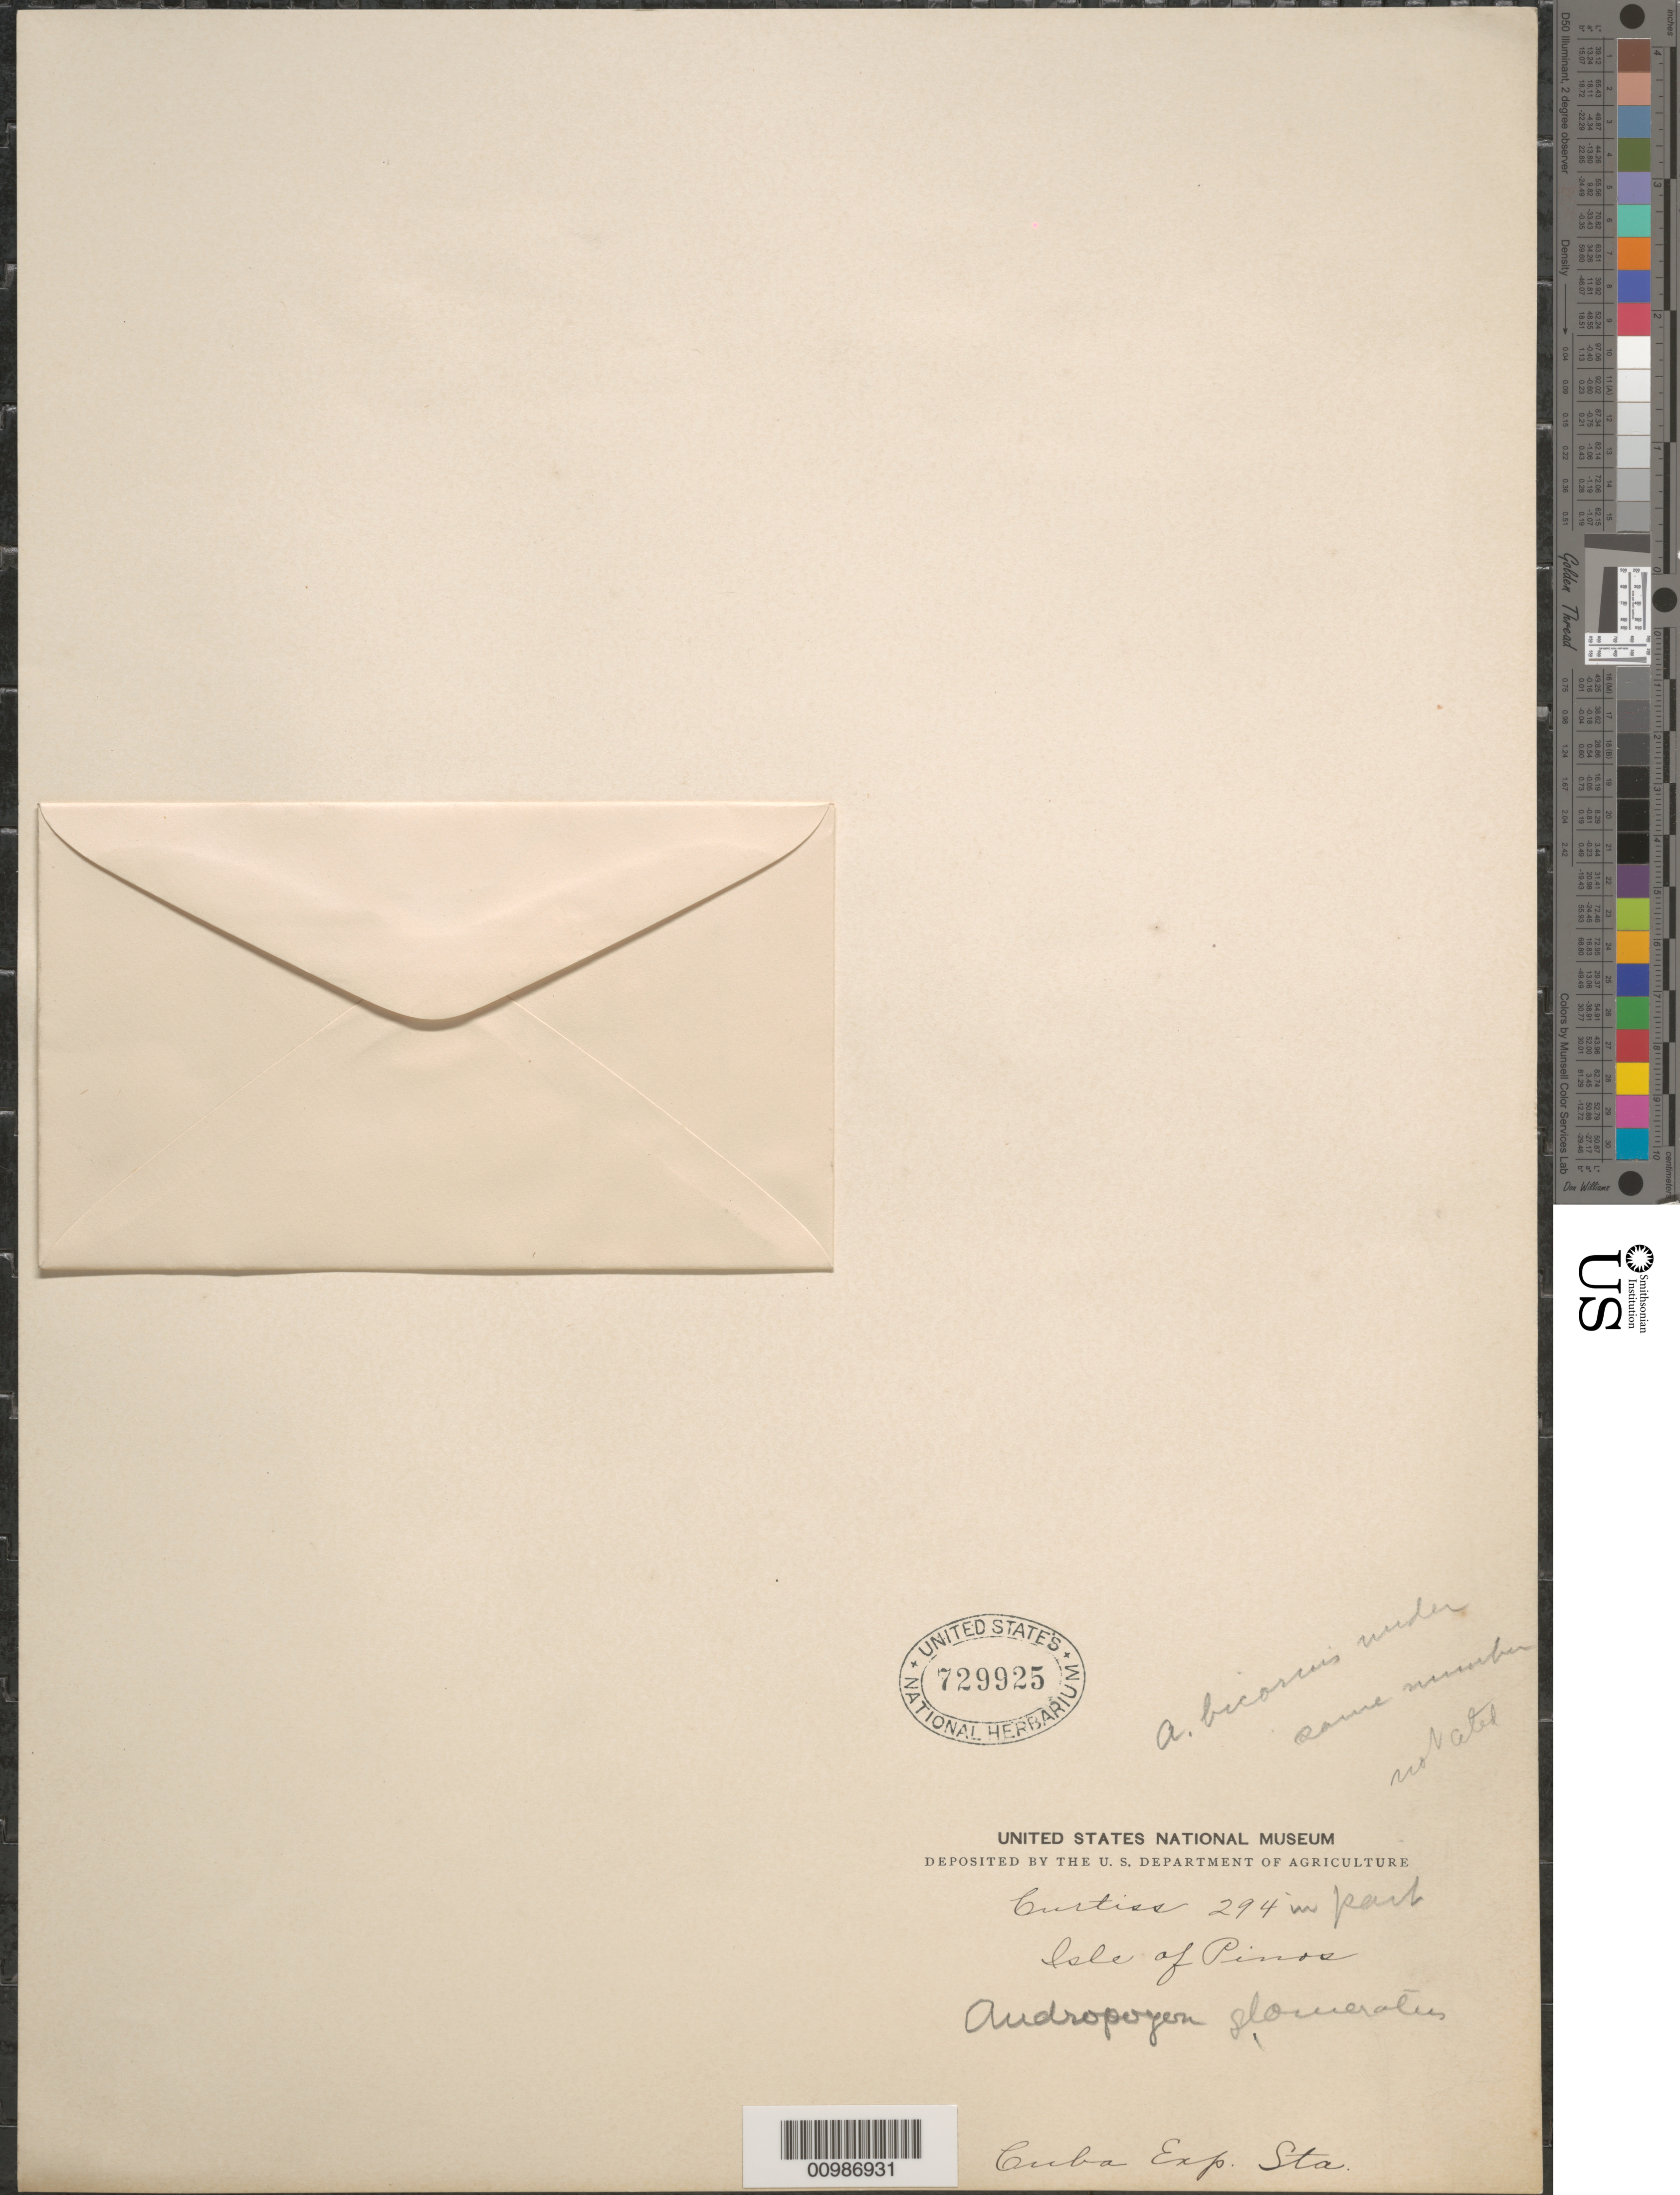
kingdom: Plantae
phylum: Tracheophyta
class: Liliopsida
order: Poales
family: Poaceae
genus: Andropogon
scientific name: Andropogon glomeratus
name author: (Walter) Britton, Stearns & Poggenb.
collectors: A. H. Curtiss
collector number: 294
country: Cuba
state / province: Isla de la Juventud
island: Isla de la Juventud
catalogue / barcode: US 729925